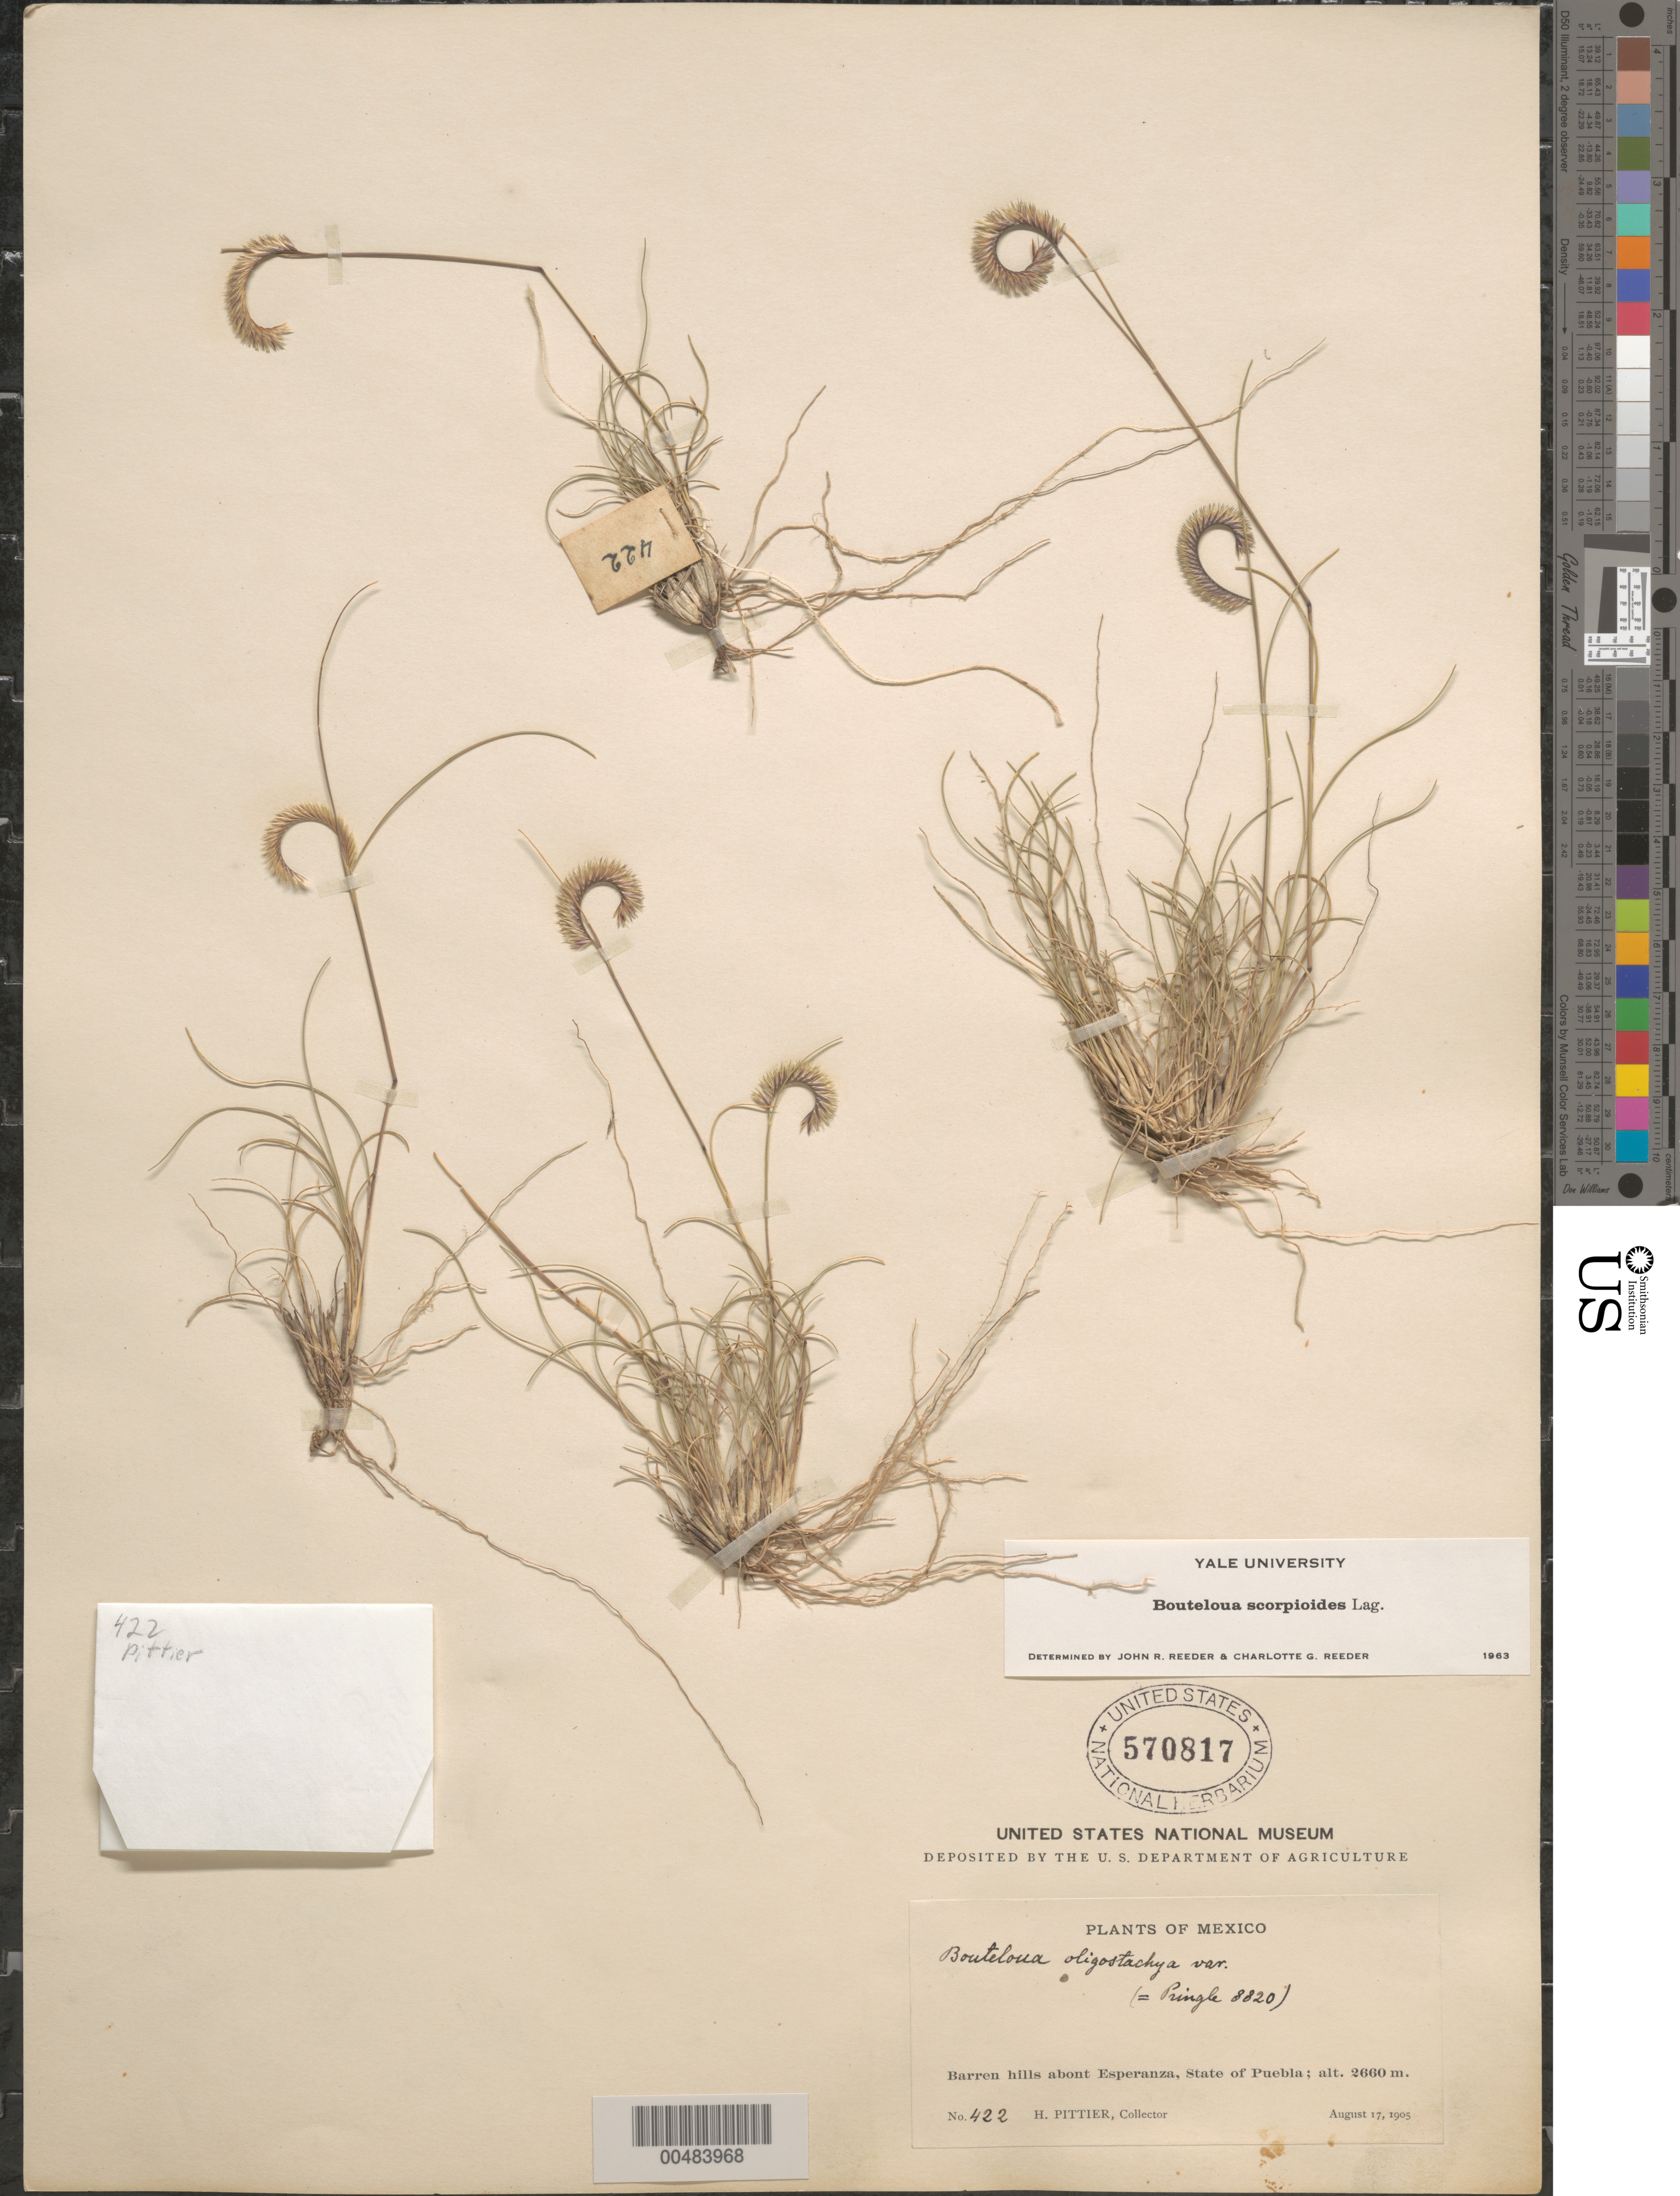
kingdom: Plantae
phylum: Tracheophyta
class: Liliopsida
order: Poales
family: Poaceae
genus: Bouteloua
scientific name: Bouteloua scorpioides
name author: Lag.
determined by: Reeder, J. R.; Reeder, C. G.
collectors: H. F. Pittier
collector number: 422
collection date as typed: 17 Aug 1905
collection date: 1905-08-17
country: Mexico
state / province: Puebla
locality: Barren hills about Esperanza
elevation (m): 2660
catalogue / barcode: US 570817